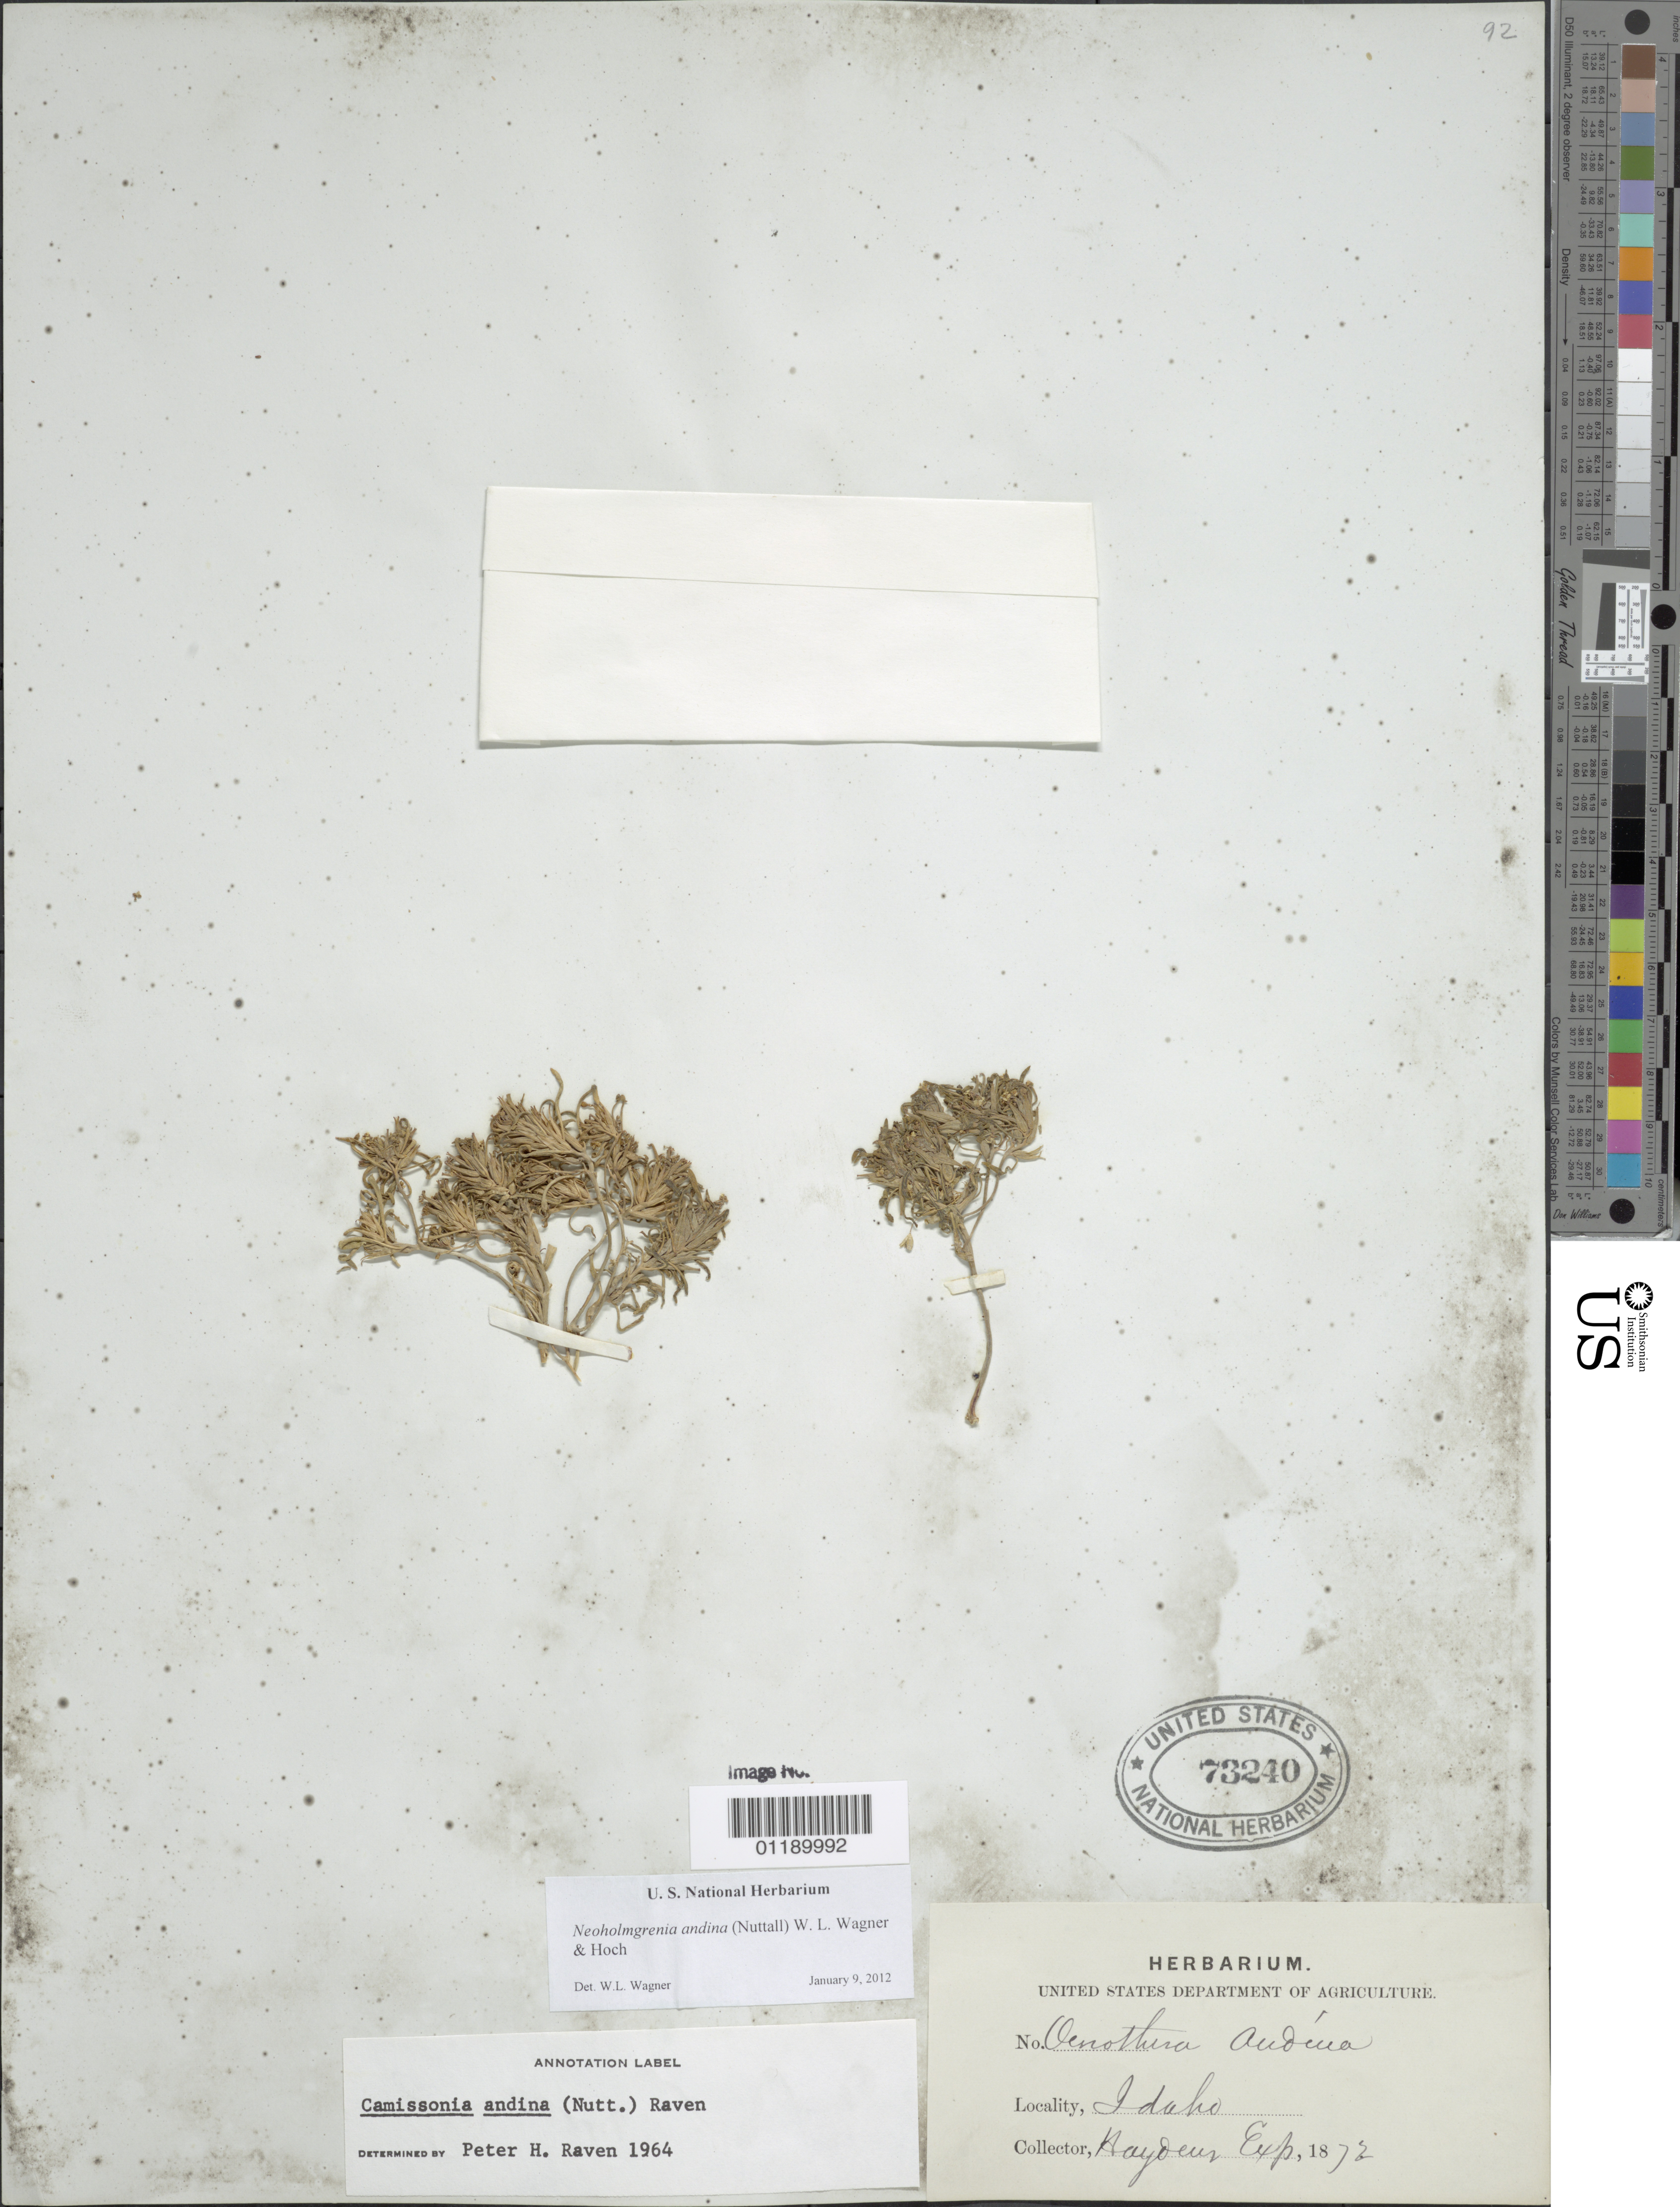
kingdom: Plantae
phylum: Tracheophyta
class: Magnoliopsida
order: Myrtales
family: Onagraceae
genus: Neoholmgrenia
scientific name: Neoholmgrenia andina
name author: (Nutt.) W.L. Wagner & Hoch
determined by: Wagner, W. L., (BOT), Smithsonian Institution - National Museum of Natural History (UNITED STATES)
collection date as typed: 1872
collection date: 1872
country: United States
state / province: Idaho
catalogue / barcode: US 73240